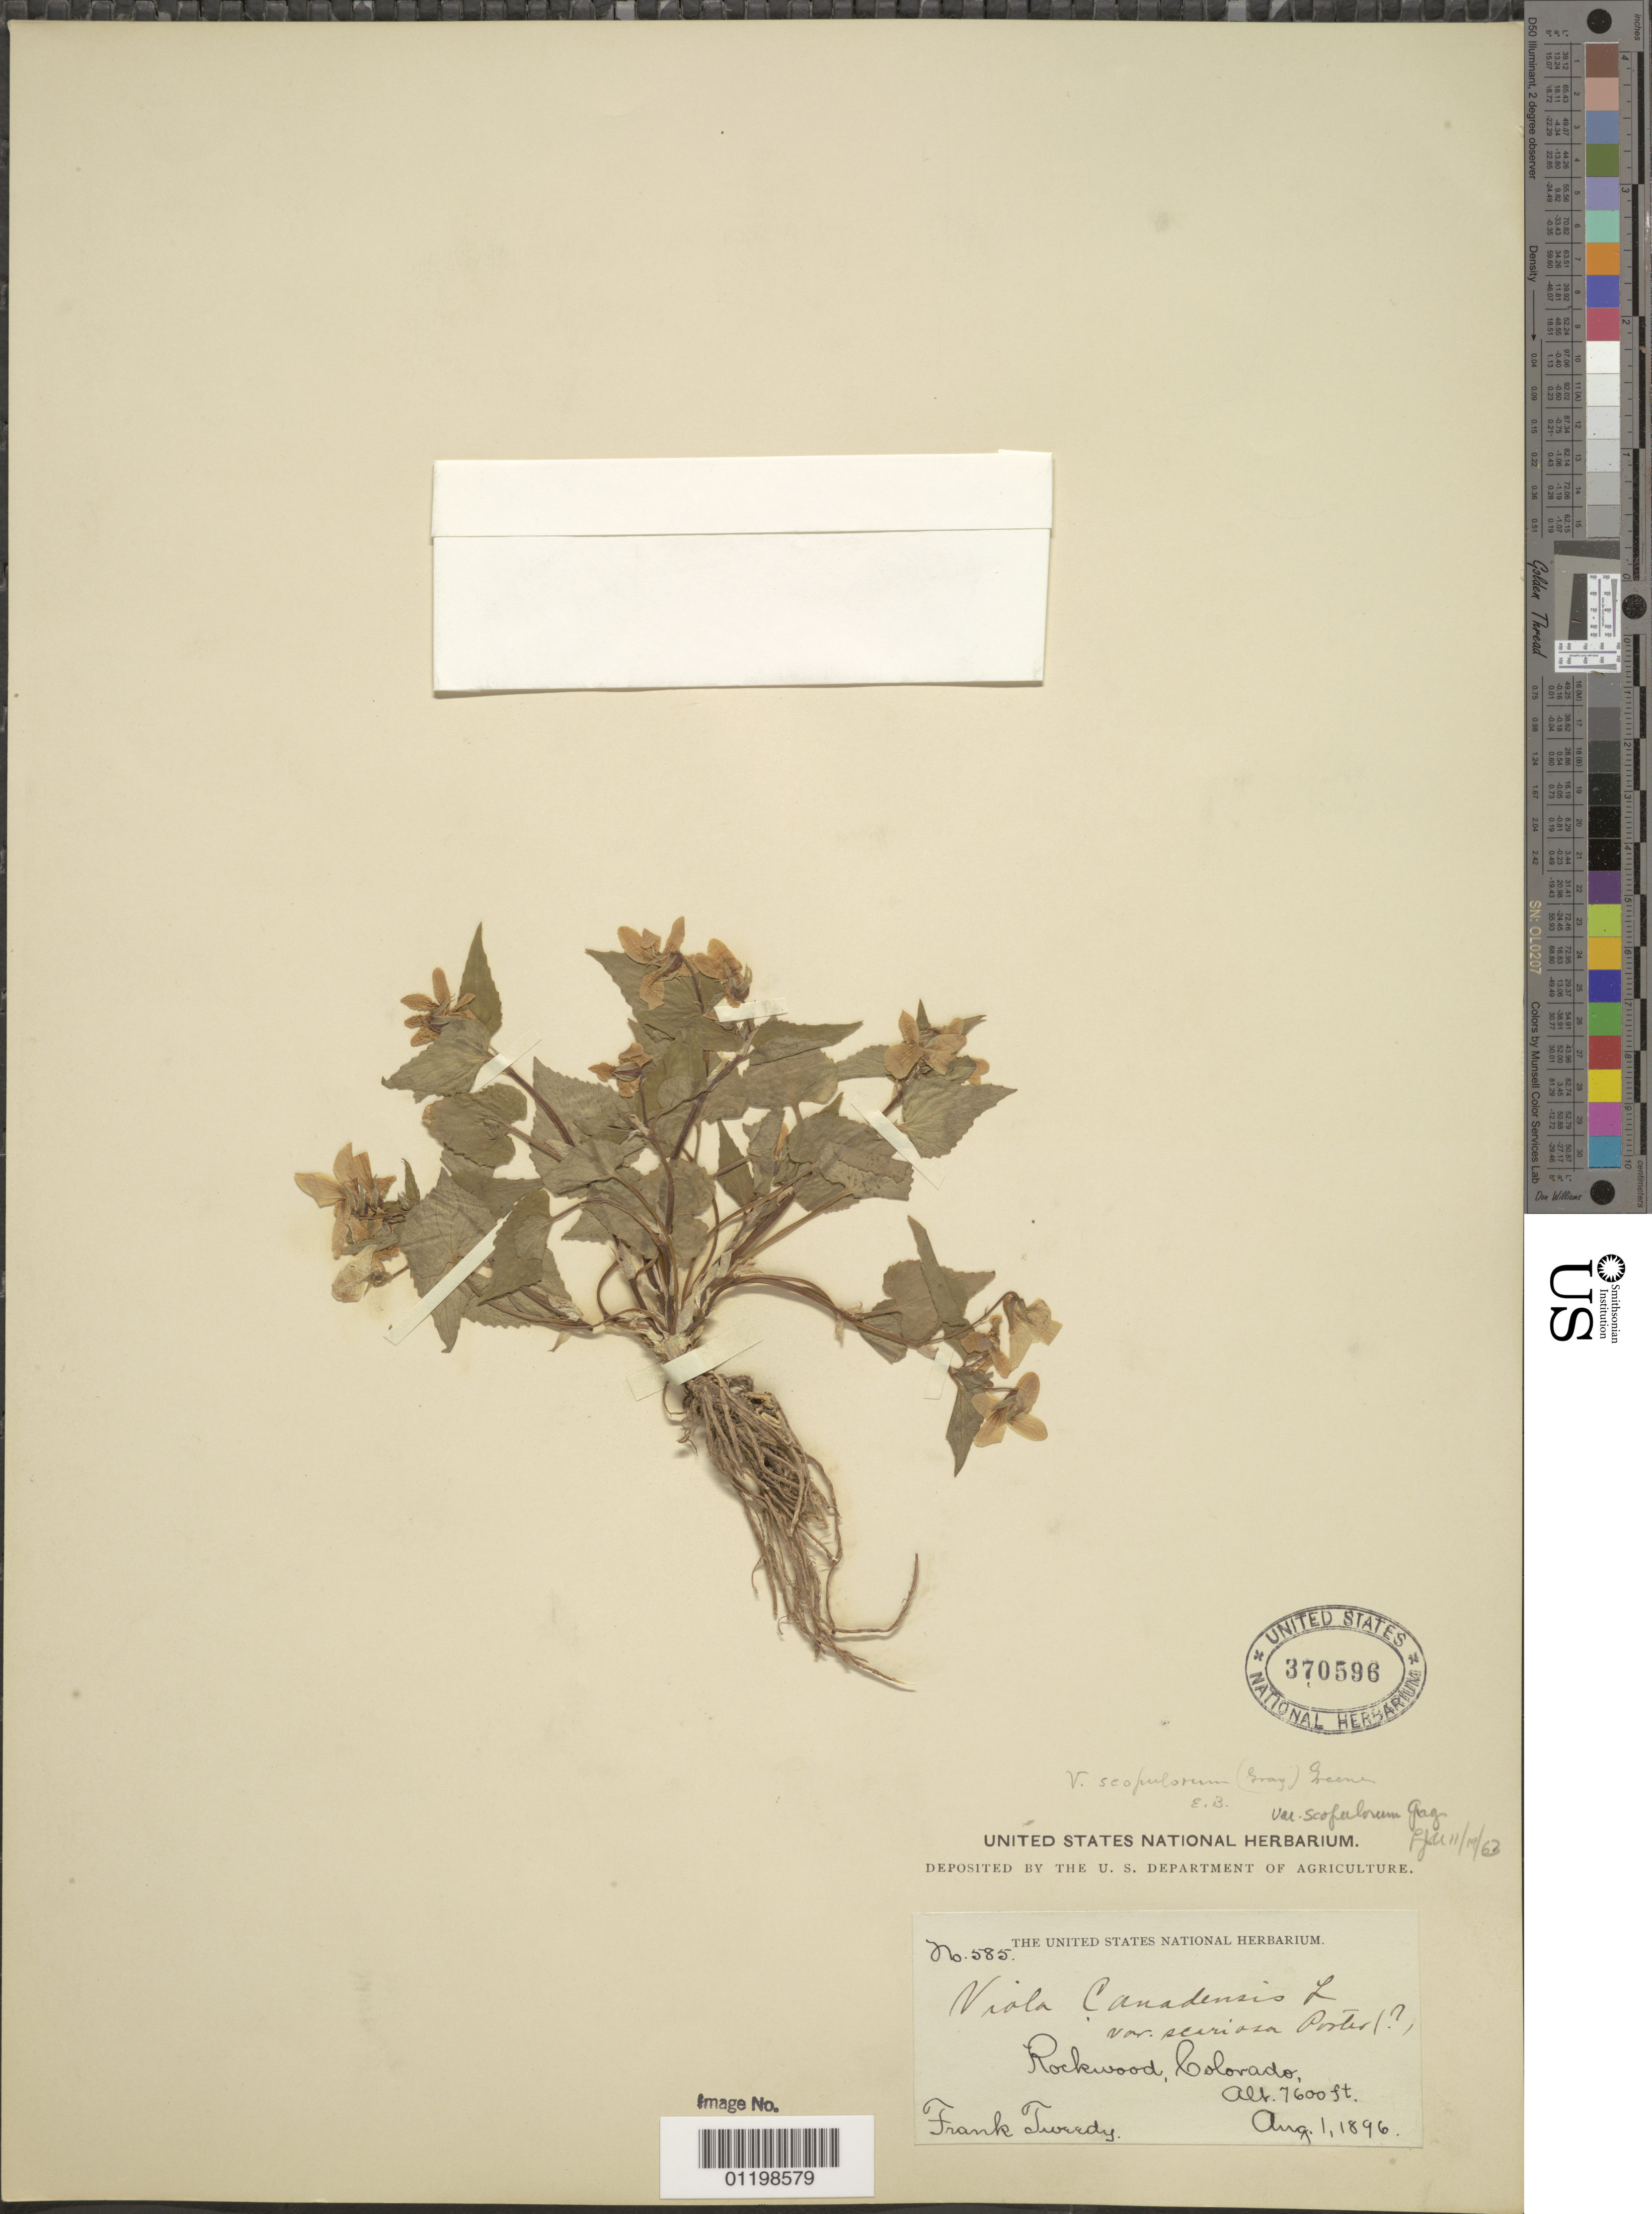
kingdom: Plantae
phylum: Tracheophyta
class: Magnoliopsida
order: Malpighiales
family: Violaceae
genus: Viola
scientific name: Viola canadensis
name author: L.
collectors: F. Tweedy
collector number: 585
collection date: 1896-08-01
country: United States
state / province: Colorado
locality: Rockwood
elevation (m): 2316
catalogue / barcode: US 370596